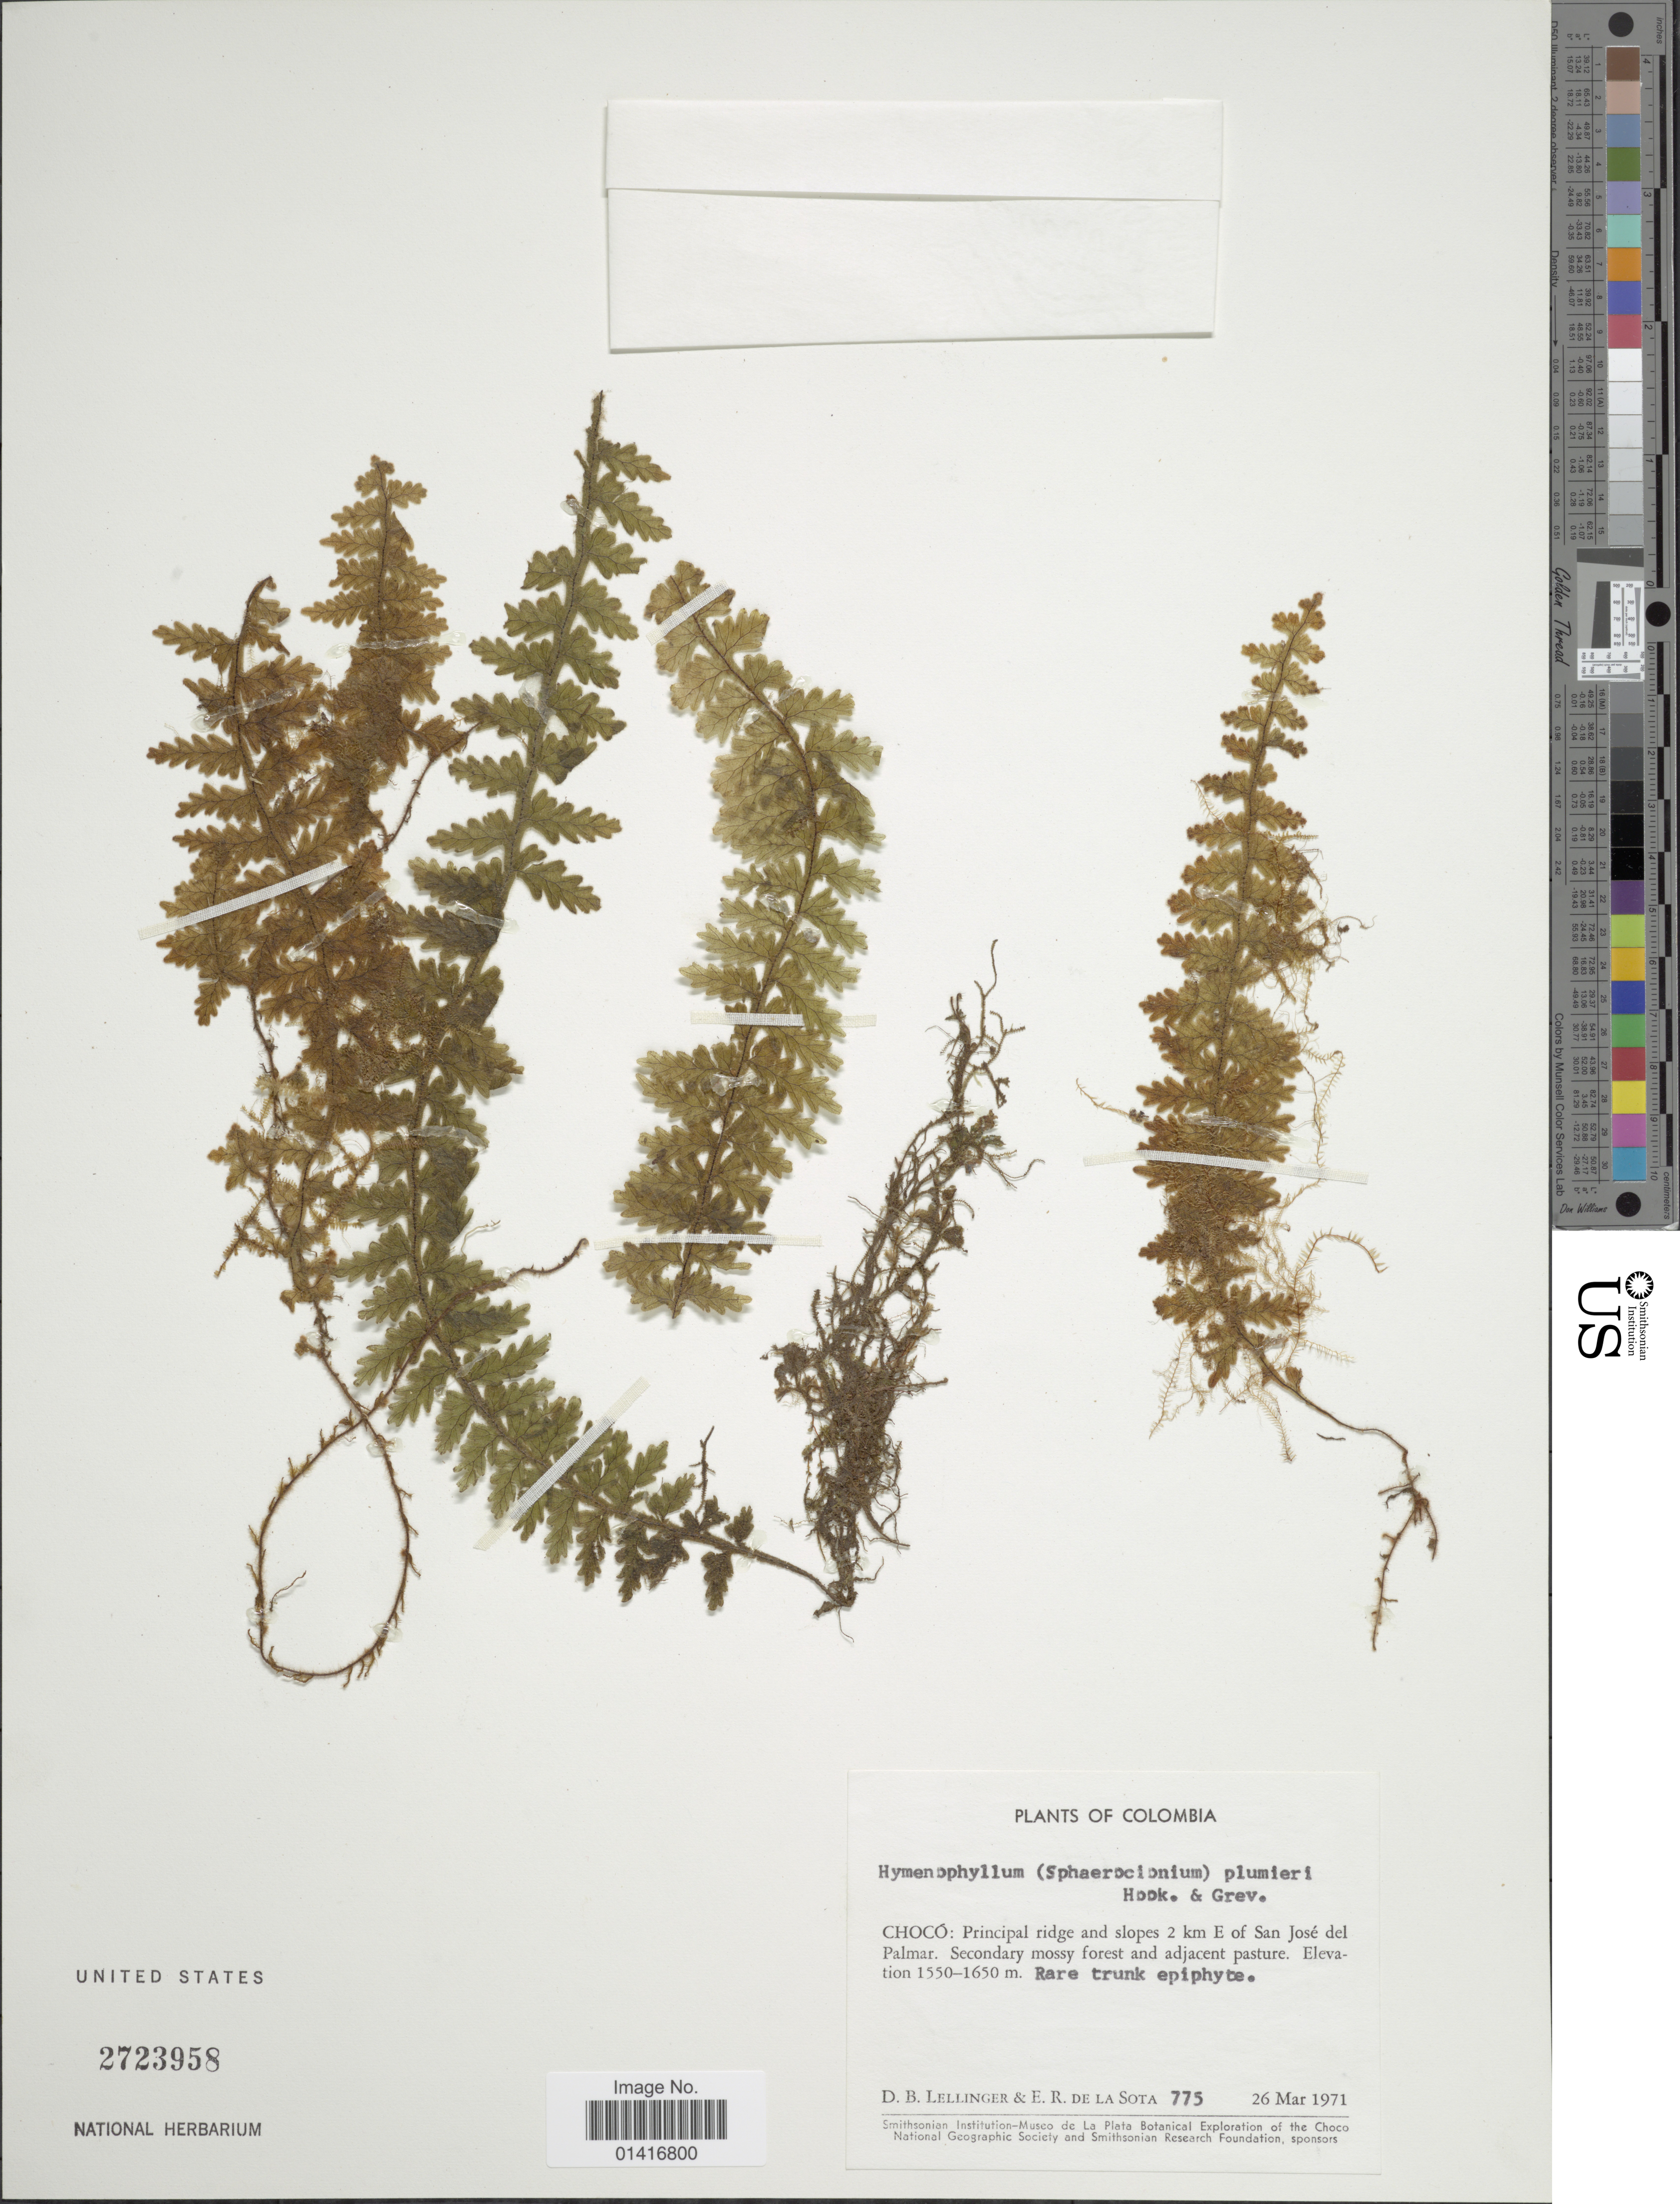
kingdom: Plantae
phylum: Tracheophyta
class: Polypodiopsida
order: Hymenophyllales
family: Hymenophyllaceae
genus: Hymenophyllum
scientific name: Hymenophyllum plumieri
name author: Hook. & Grev.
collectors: D. B. Lellinger & E. R. de la Sota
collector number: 775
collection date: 1971-03-26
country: Colombia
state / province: Chocó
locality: Principal ridge and slopes 2 km E of San José del Palmar. Secondary mossy forest and adjacent pasture.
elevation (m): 1550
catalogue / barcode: US 2723958